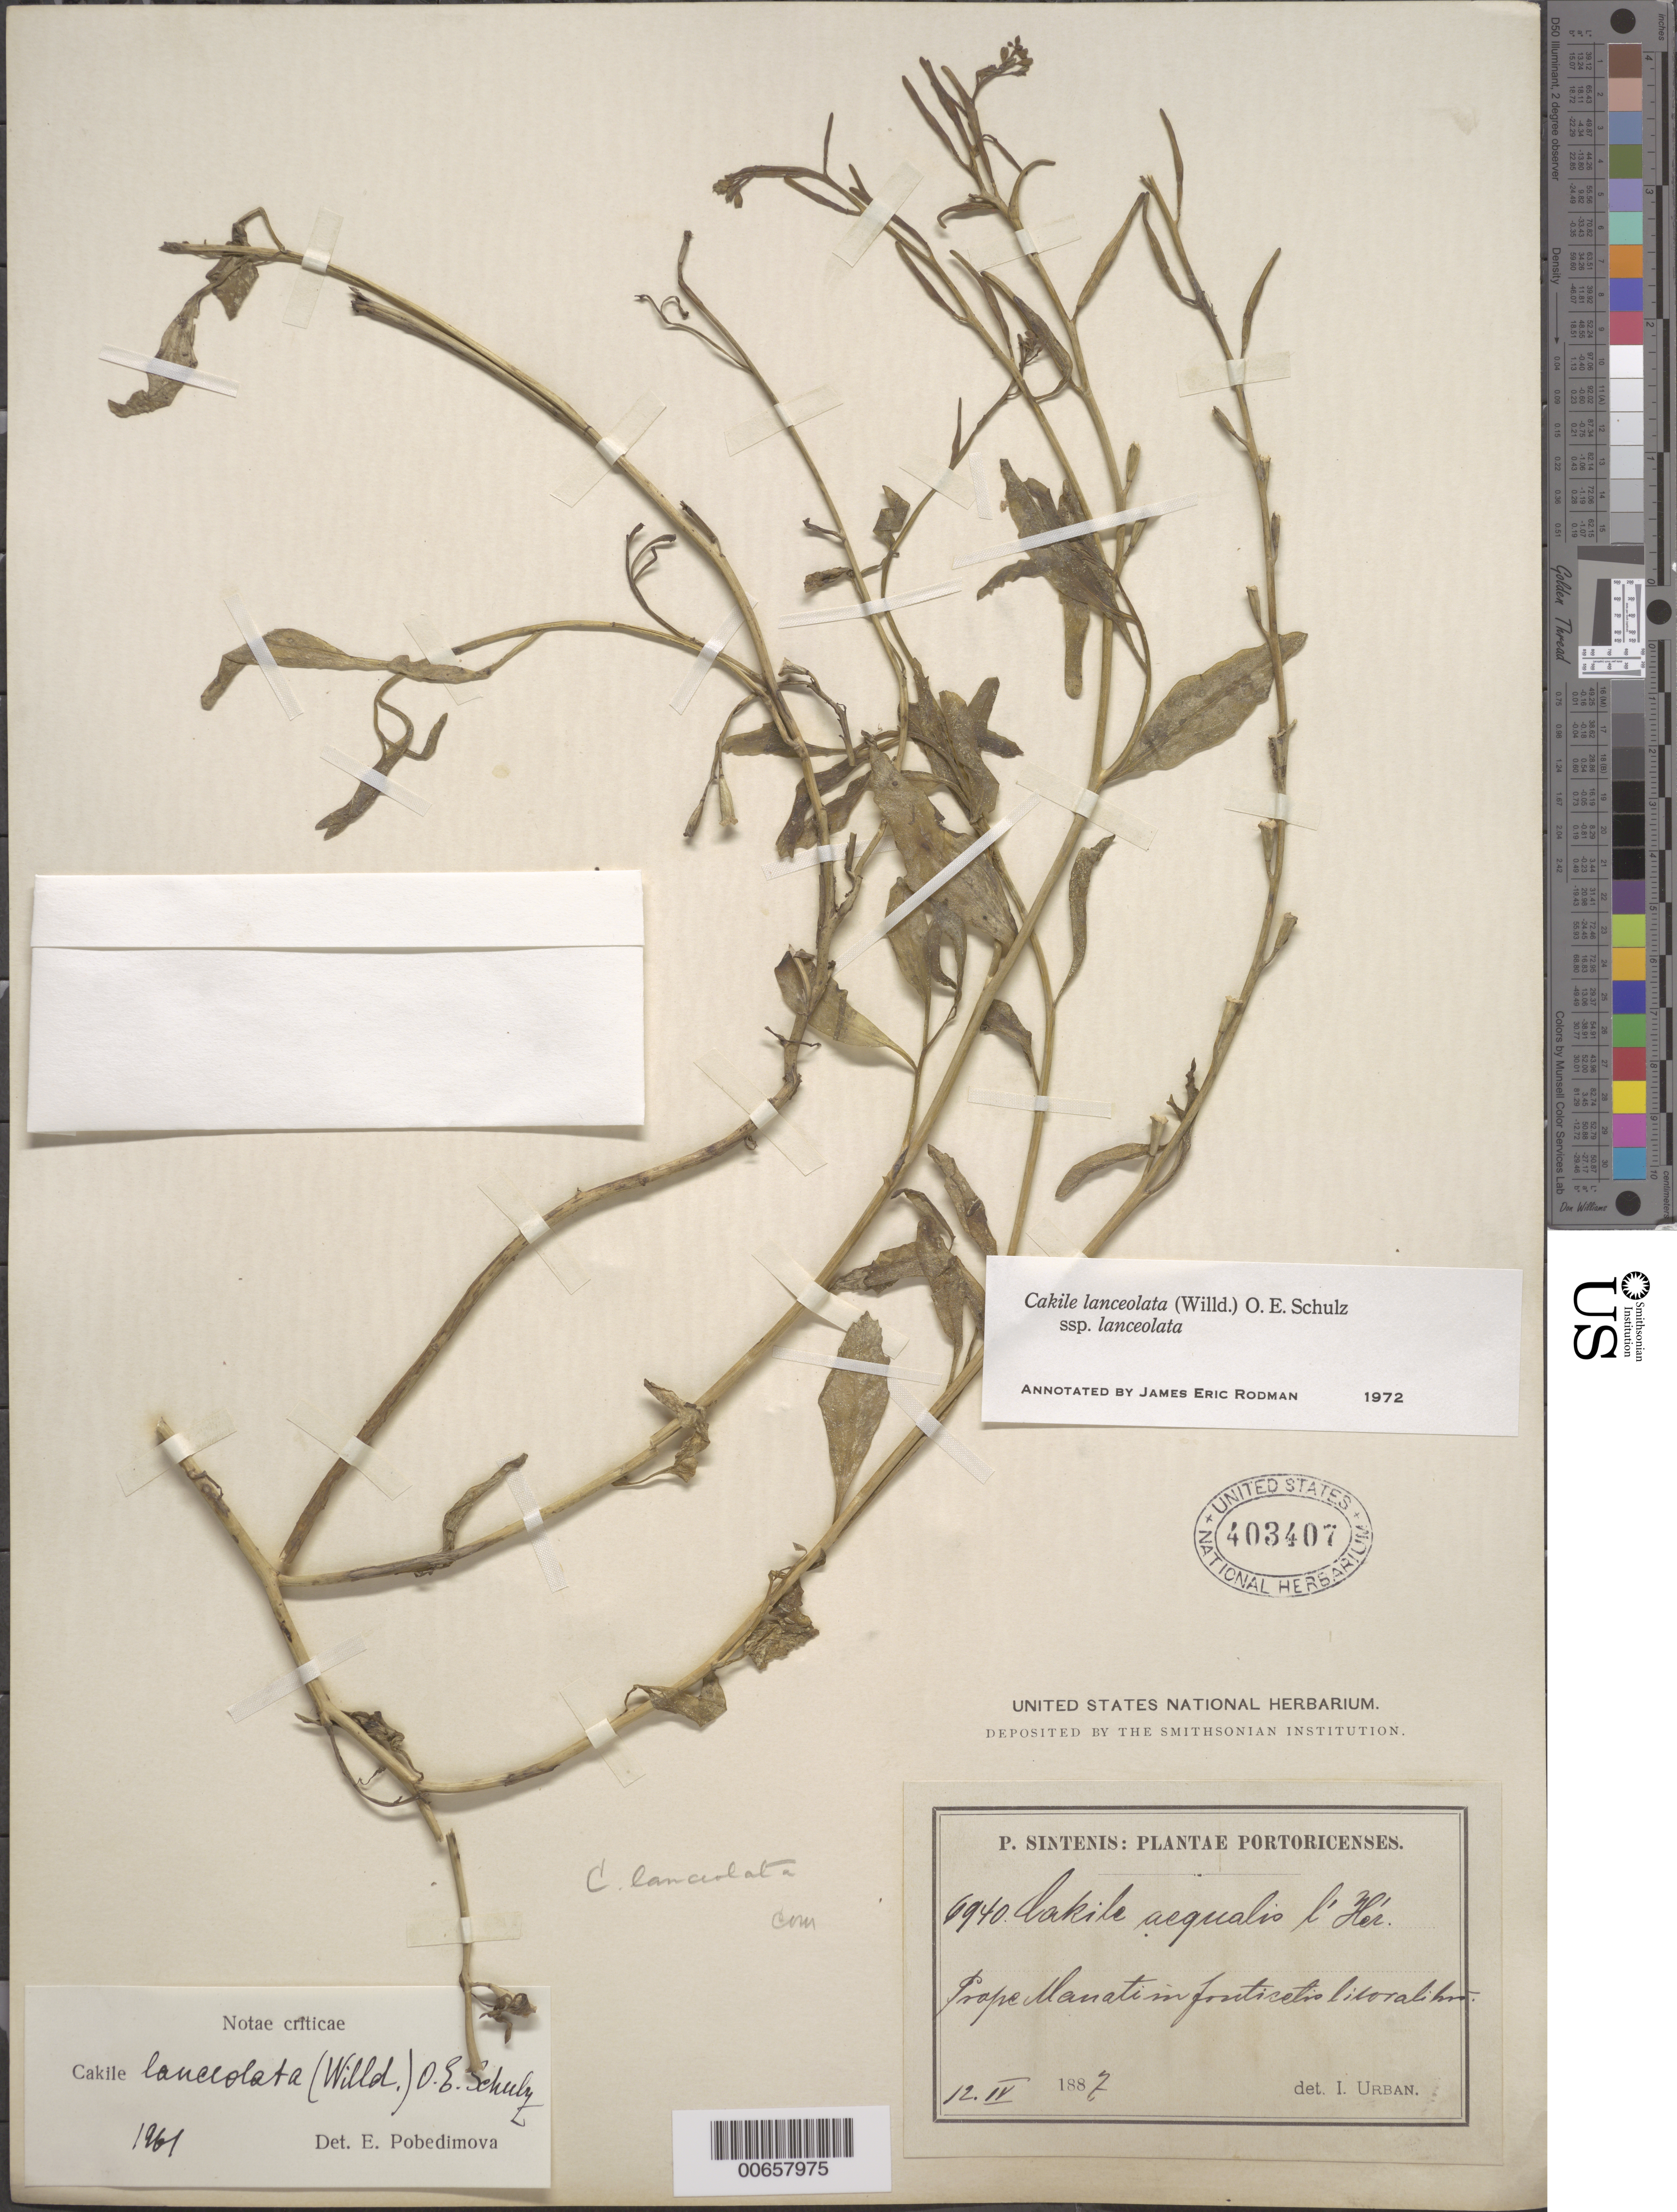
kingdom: Plantae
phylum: Tracheophyta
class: Magnoliopsida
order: Brassicales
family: Brassicaceae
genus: Cakile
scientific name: Cakile lanceolata subsp. lanceolata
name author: (Willd.) O.E. Schulz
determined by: Rodman, J. E.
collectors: P. Sintenis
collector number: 6940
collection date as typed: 12 Apr 1887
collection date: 1887-04-12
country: Puerto Rico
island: Greater Antilles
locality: Prope Manati in fonticetis litoralibus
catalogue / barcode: US 403407